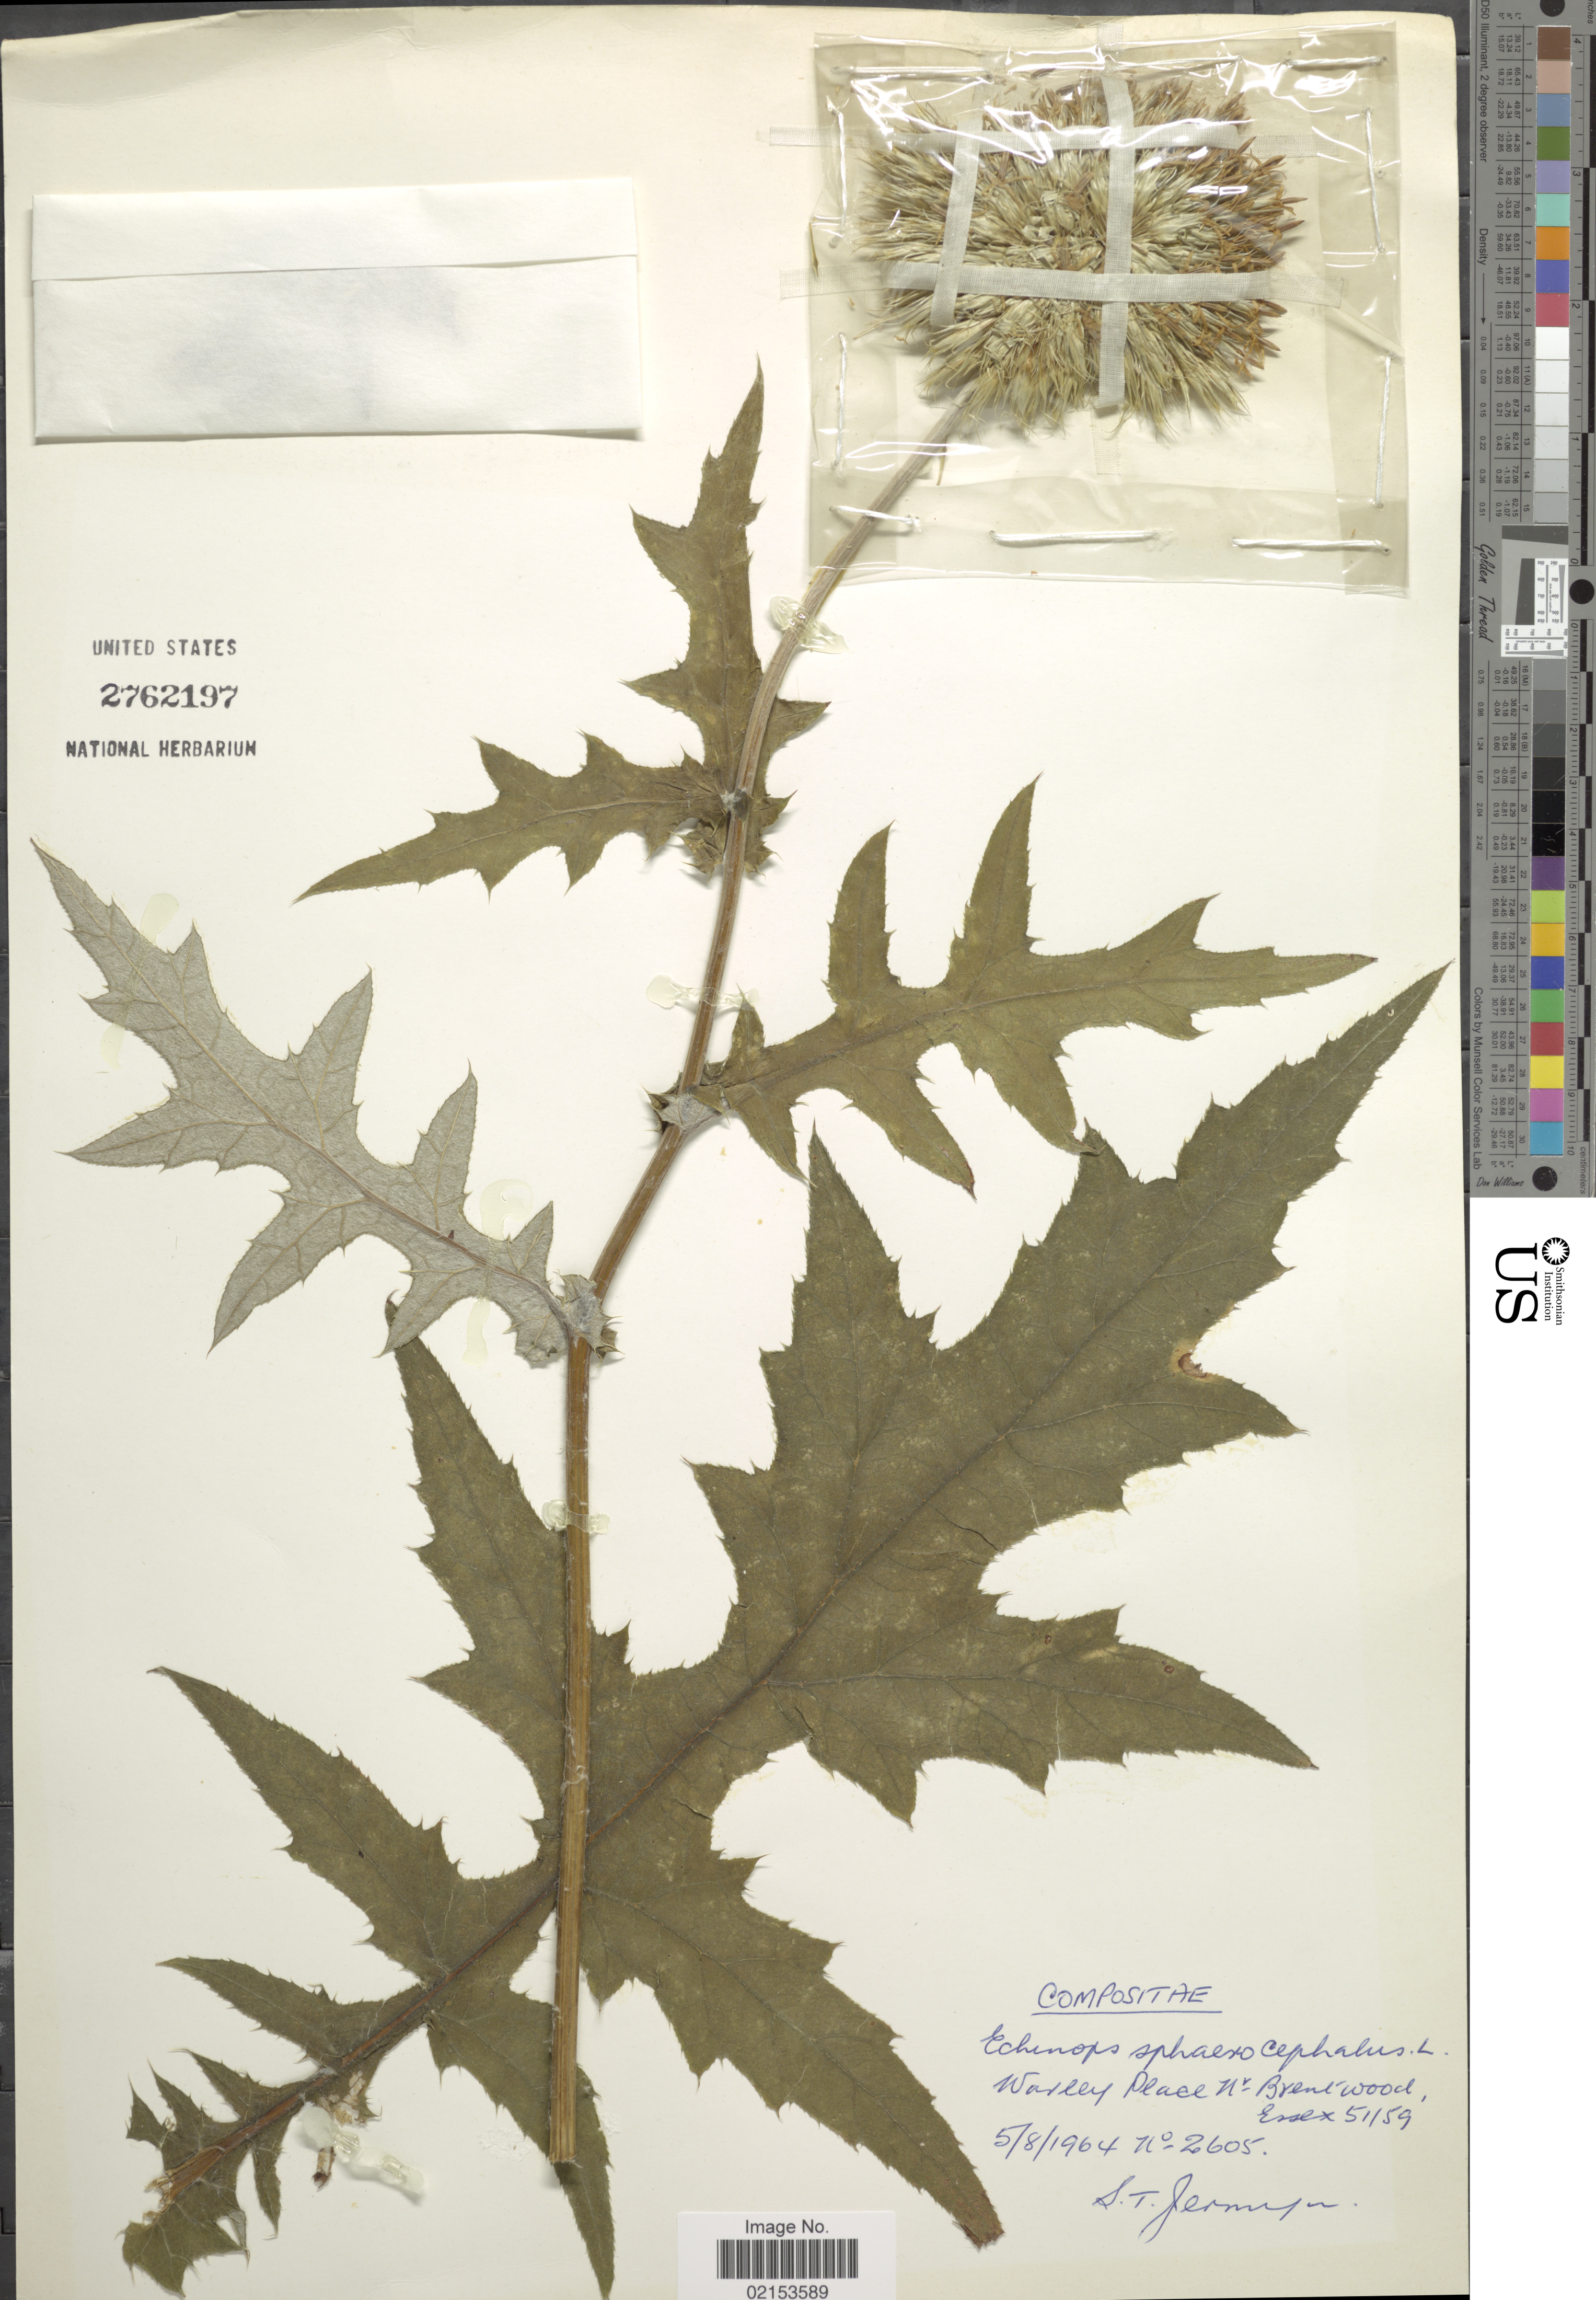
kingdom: Plantae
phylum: Tracheophyta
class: Magnoliopsida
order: Asterales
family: Asteraceae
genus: Echinops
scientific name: Echinops sphaerocephalus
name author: L.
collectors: S. Jermyn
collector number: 2605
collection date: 1964-08-05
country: United Kingdom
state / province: England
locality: Warley Place, N. v. Brentwood, Essex 51/59.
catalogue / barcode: US 2762197